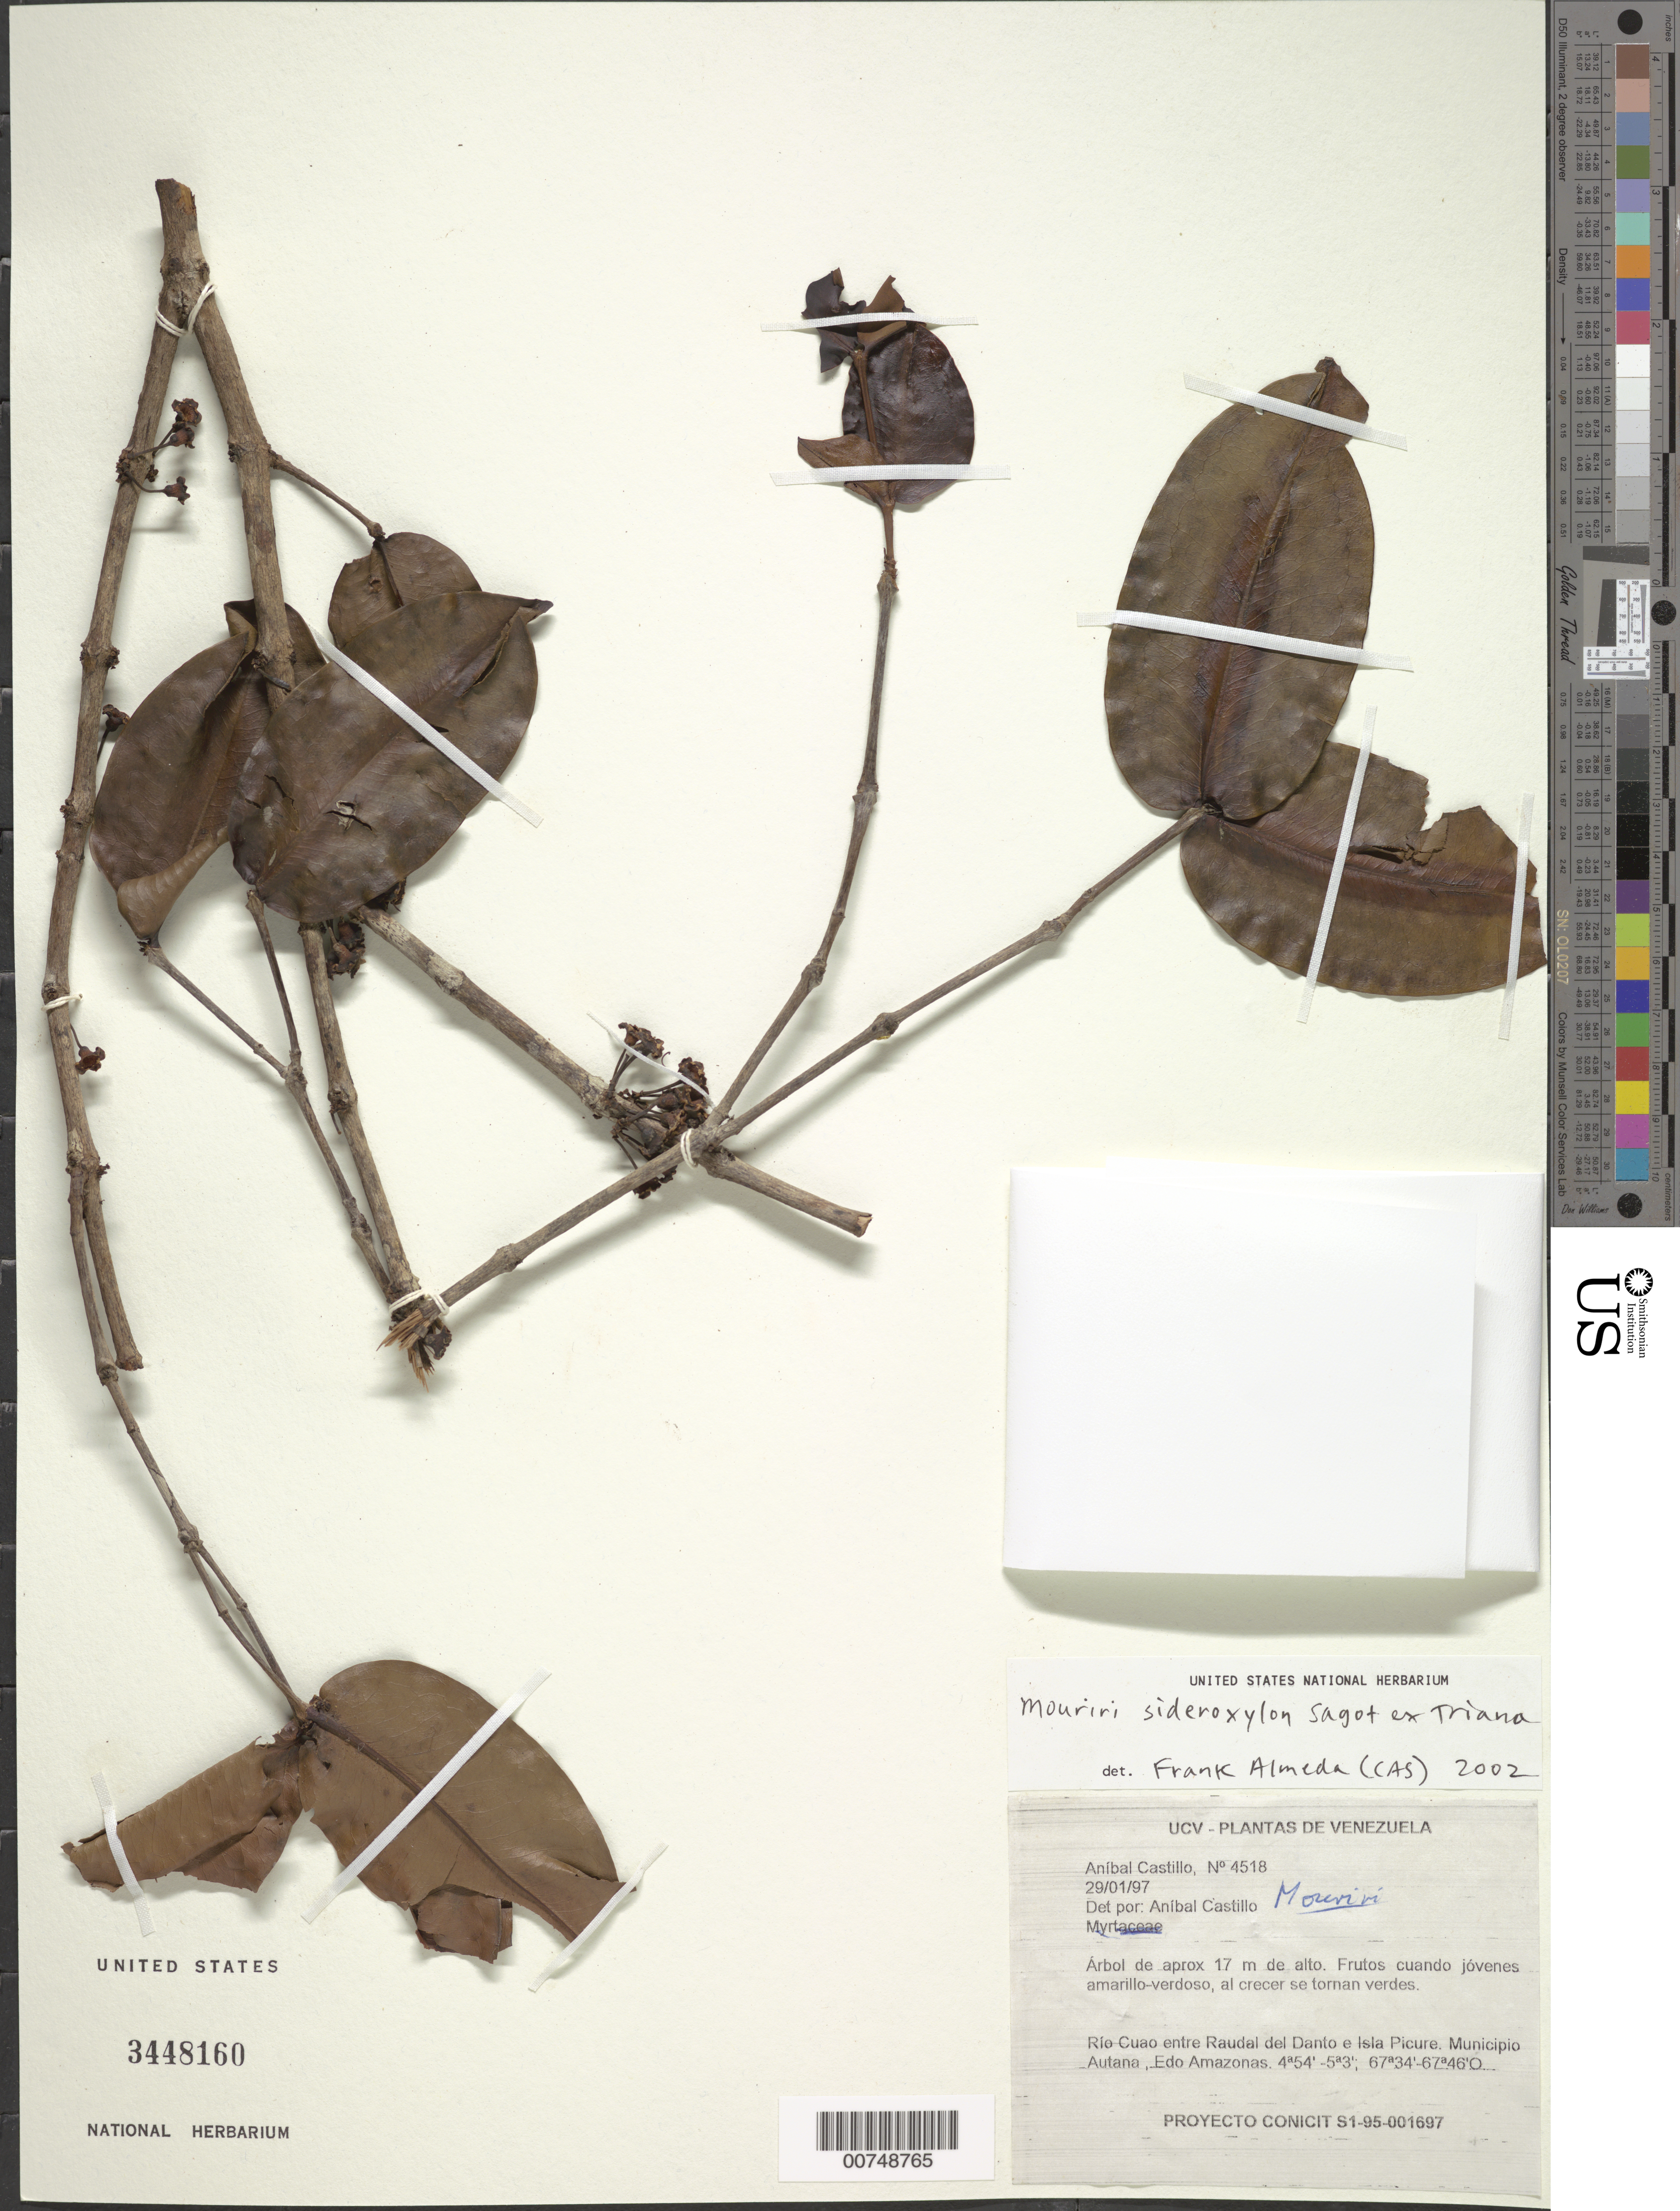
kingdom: Plantae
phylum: Tracheophyta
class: Magnoliopsida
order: Myrtales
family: Melastomataceae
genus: Mouriri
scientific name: Mouriri sideroxylon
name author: Sagot ex Triana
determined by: Almeda, F.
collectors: A. Castillo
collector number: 4518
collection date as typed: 29-Jan-97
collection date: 1997-01-29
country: Venezuela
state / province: Amazonas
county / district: Autana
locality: Mun. Autana, Río Cuao, entre Raudal del Danto e Isla Picure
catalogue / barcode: US 3448160